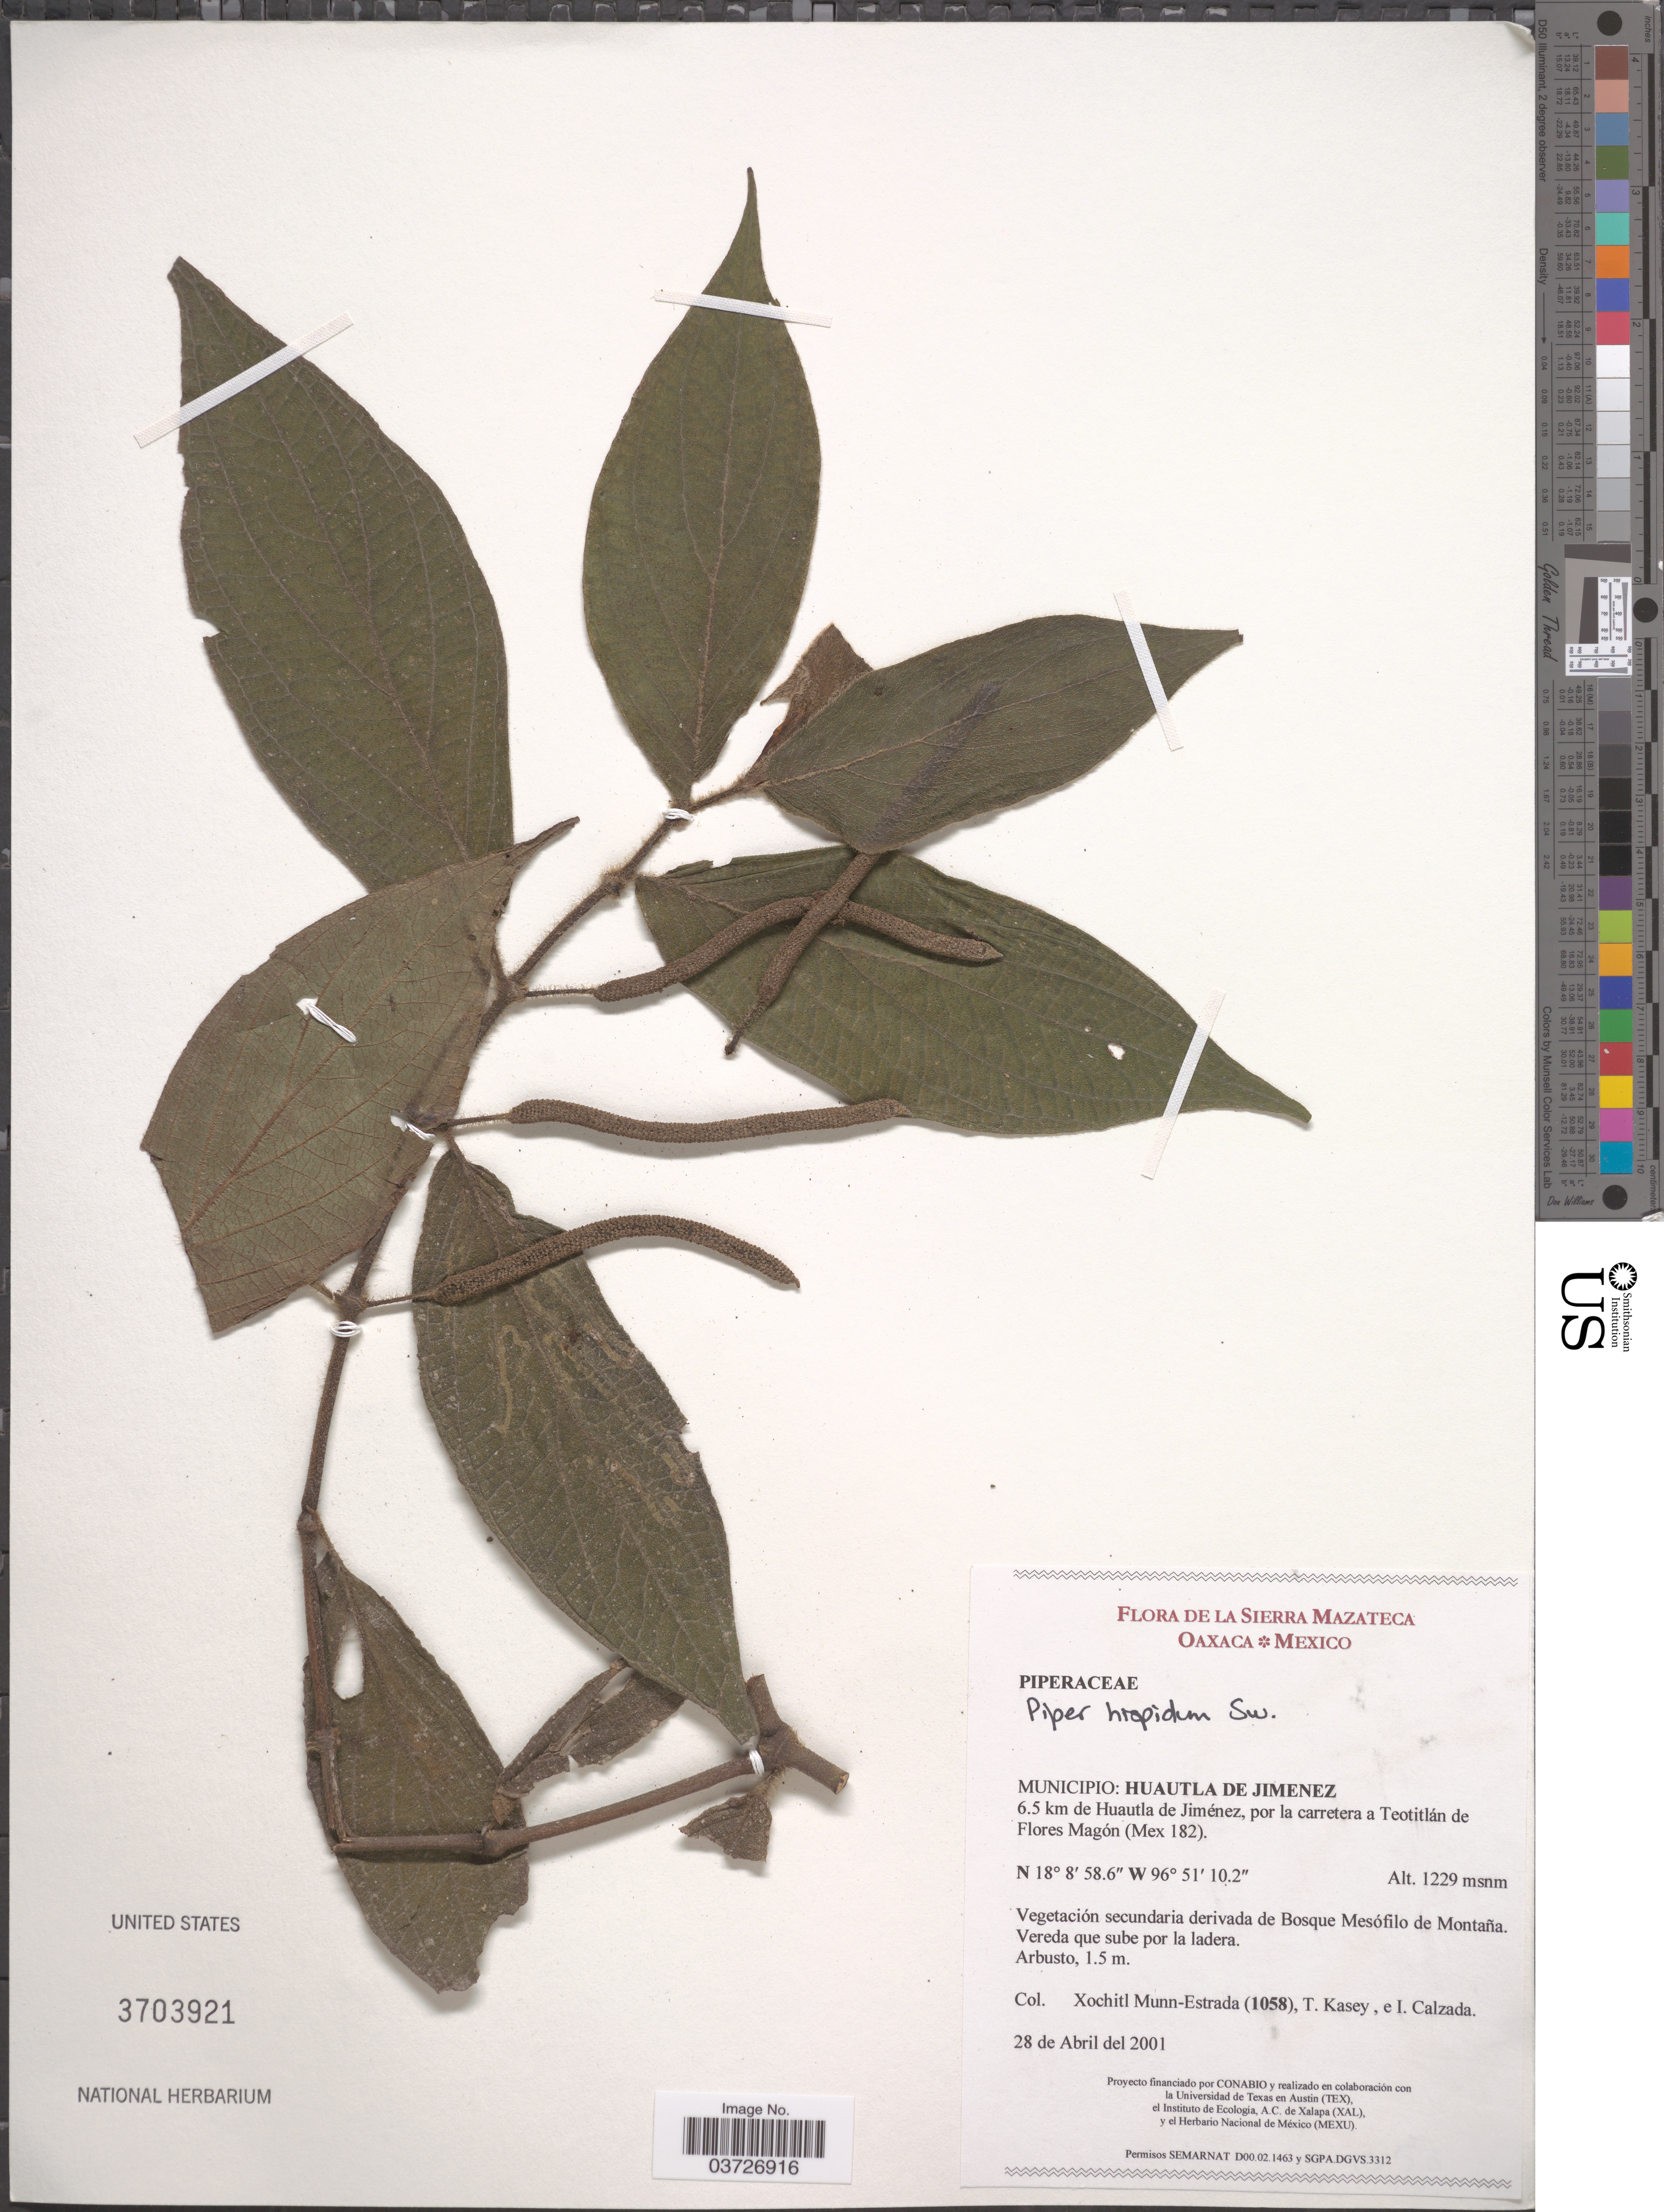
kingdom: Plantae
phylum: Tracheophyta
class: Magnoliopsida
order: Piperales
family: Piperaceae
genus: Piper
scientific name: Piper hispidum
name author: Sw.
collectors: X. Munn-Estrada, T. Kasey & I. Calzada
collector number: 1058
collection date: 2001-04-28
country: Mexico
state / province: Oaxaca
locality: Sierra Mazateca. Municipio: Huaytla de Jimenez. 6.5 km de Huautla de Jeménez, por la carretera a Teotitlán de Flores Magón (Mex 182).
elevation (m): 1229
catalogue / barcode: US 3703921